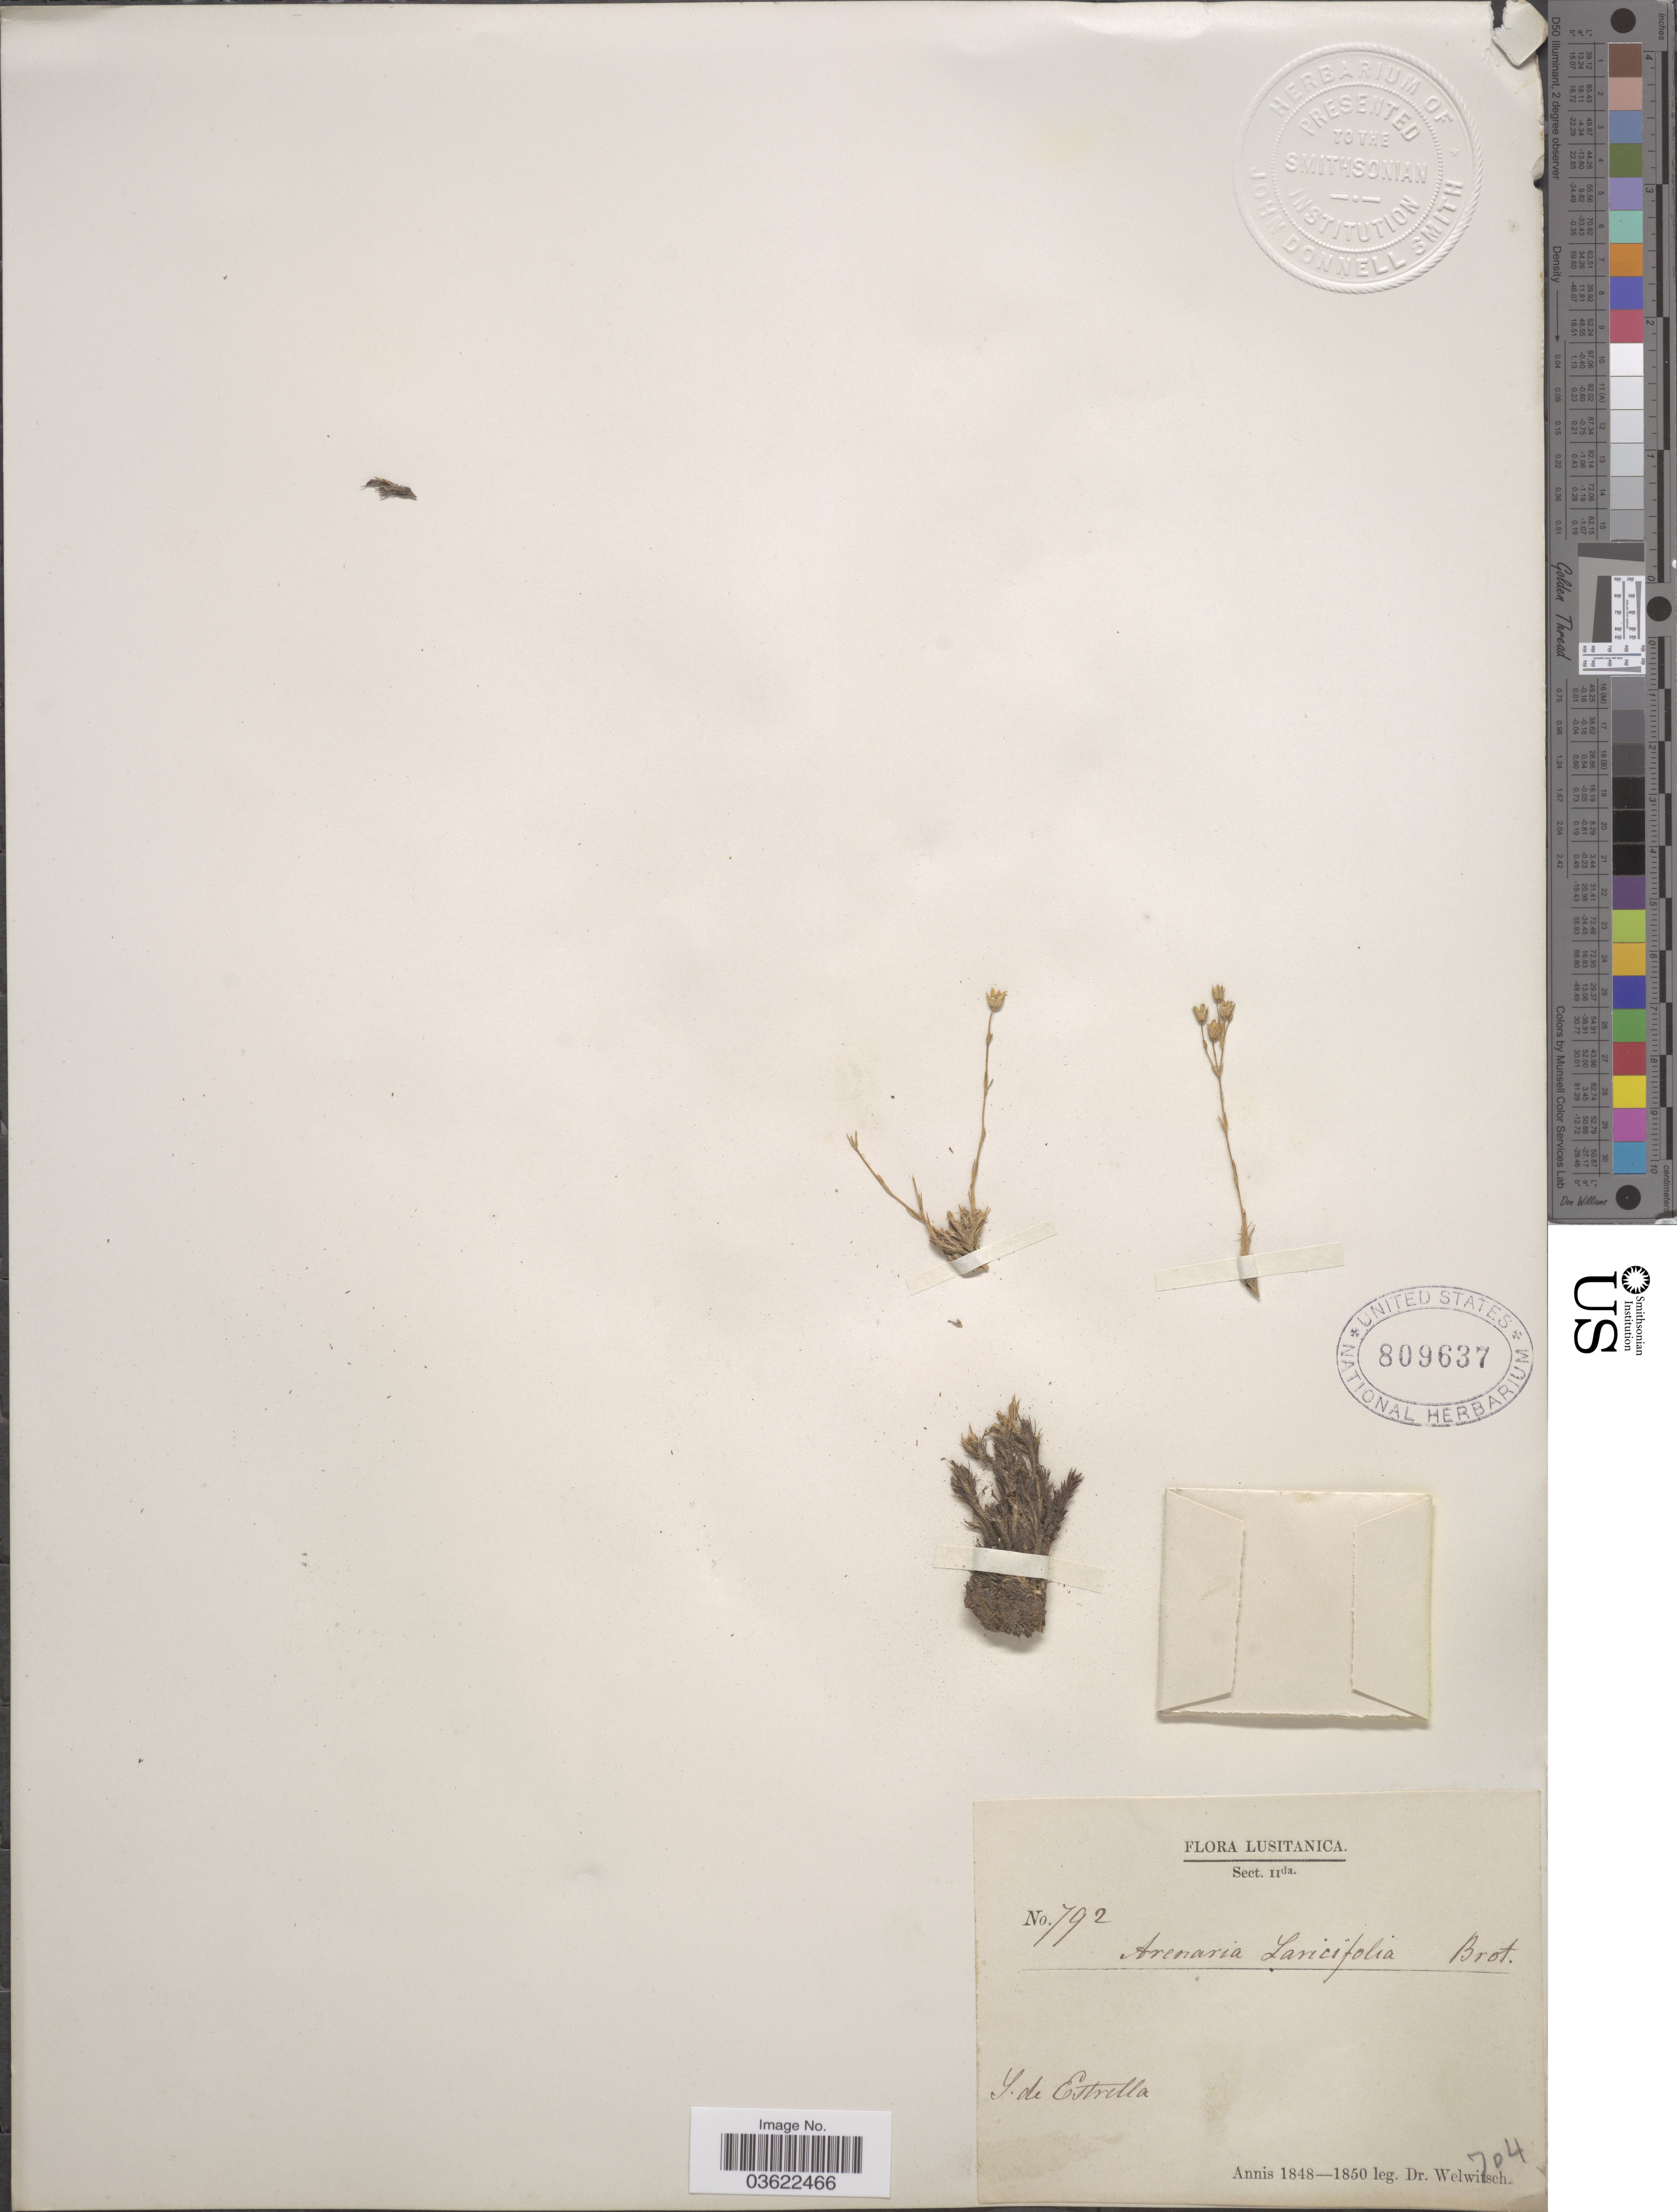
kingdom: Plantae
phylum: Tracheophyta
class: Magnoliopsida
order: Caryophyllales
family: Caryophyllaceae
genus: Arenaria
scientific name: Arenaria laricifolia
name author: L.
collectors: -. Welwitsch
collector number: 792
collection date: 1850/1948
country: Portugal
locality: Lusitanica. S. de Estrella.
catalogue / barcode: US 809637